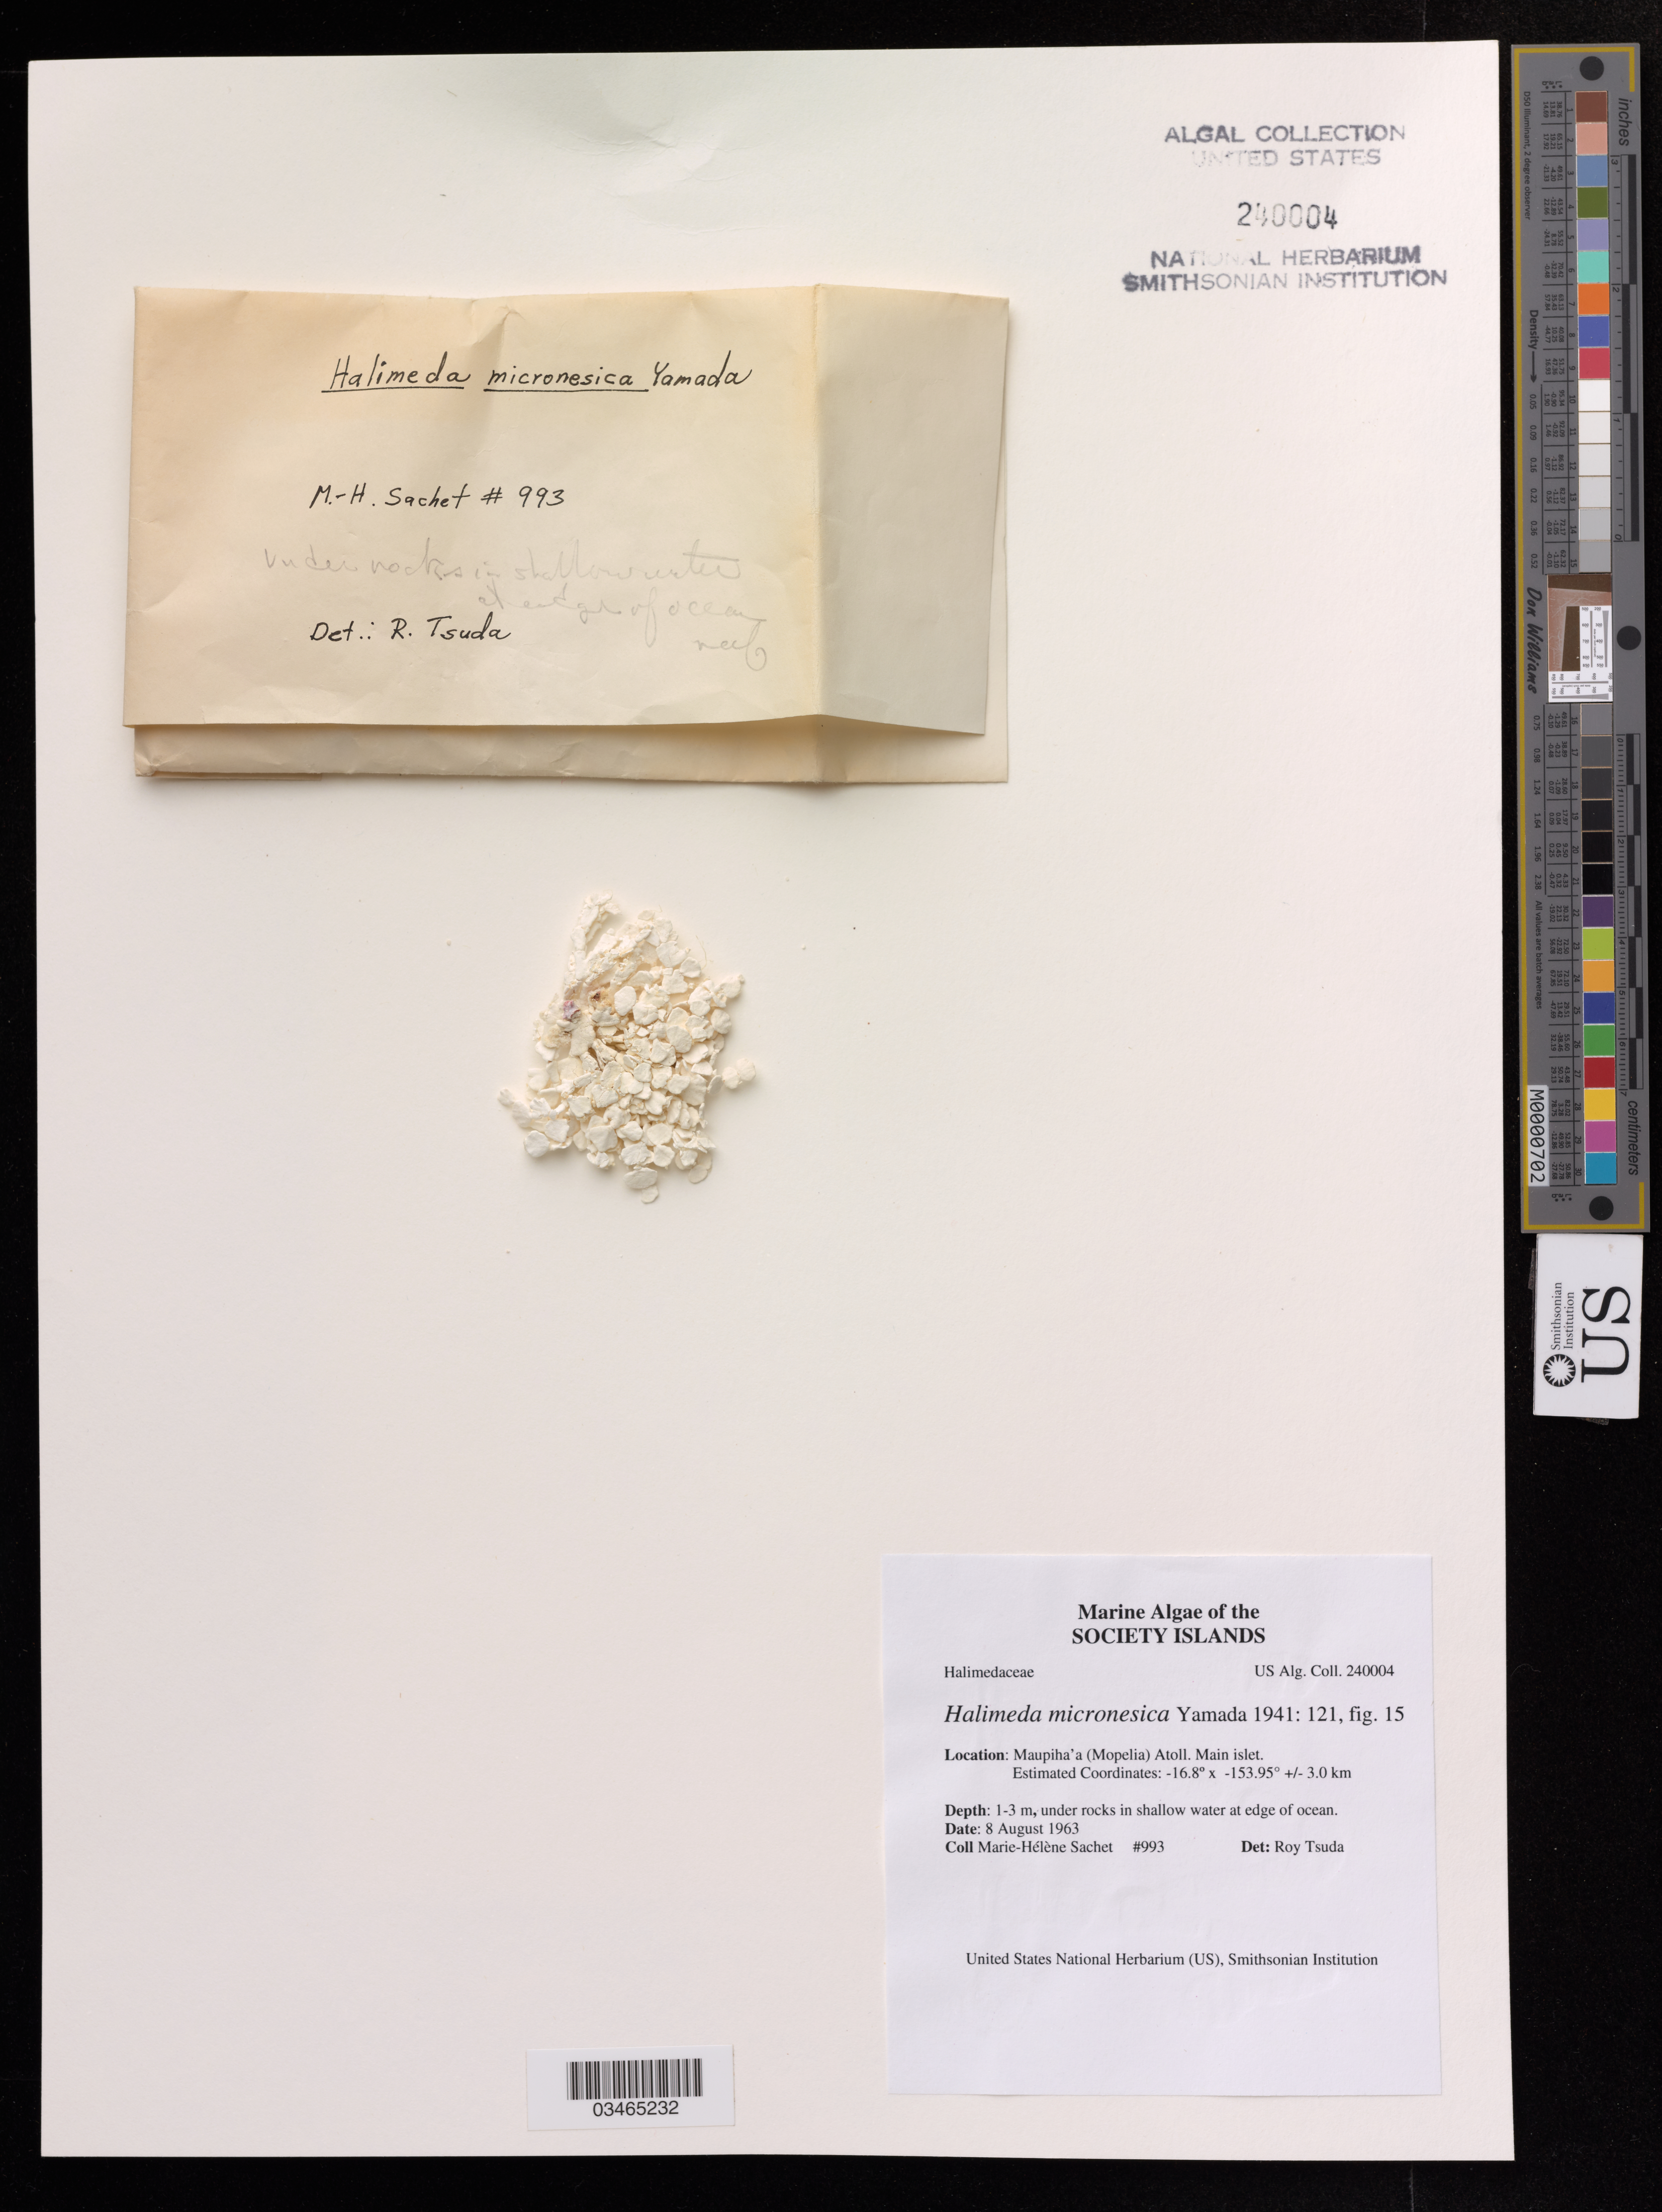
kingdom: Plantae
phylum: Chlorophyta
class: Ulvophyceae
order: Bryopsidales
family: Halimedaceae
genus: Halimeda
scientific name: Halimeda micronesica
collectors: M.-H. Sachet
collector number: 993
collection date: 1963-08-08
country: French Polynesia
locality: Maupiha'a (Mopelia) Atoll, Main islet.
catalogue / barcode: US 240004